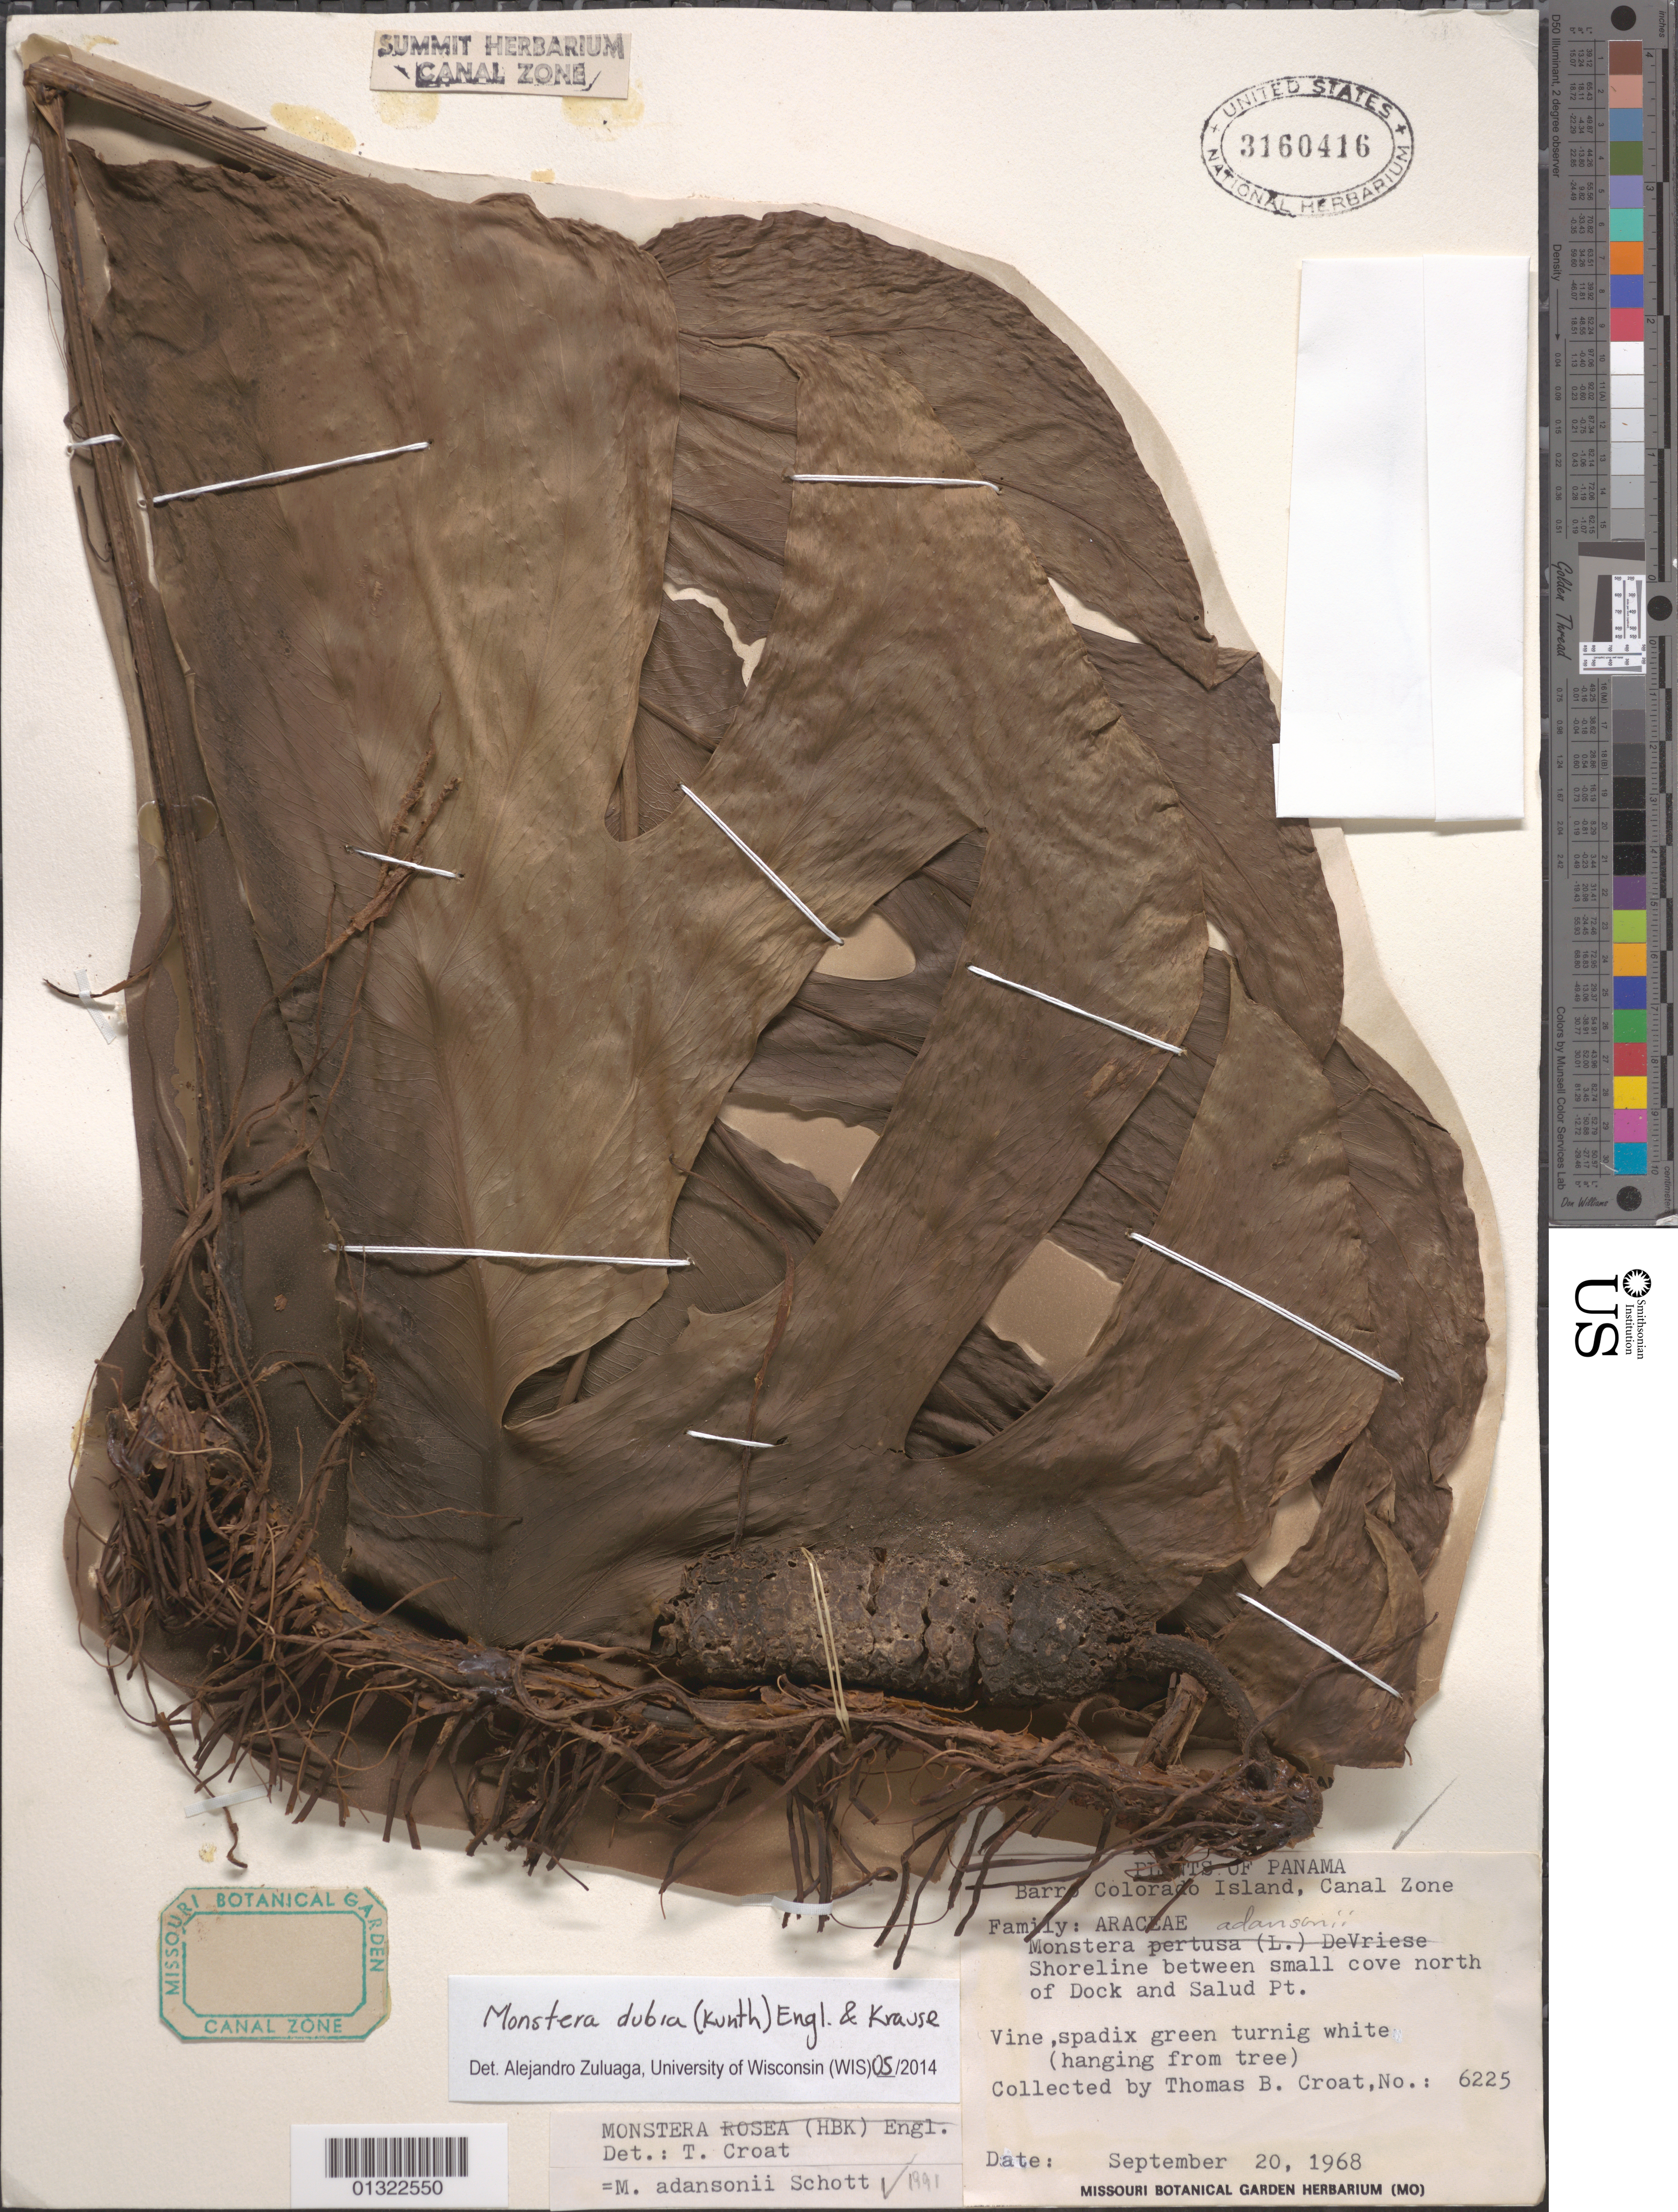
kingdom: Plantae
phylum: Tracheophyta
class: Liliopsida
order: Alismatales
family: Araceae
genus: Monstera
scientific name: Monstera dubia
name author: (Kunth) Engl. & K. Krause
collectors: T. B. Croat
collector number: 6225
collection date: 1968-09-20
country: Panama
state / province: Panamá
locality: Barro Colorado Island, Canal Zone. Shoreline between small cove north of Dock and Salud Pt.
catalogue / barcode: US 3160416